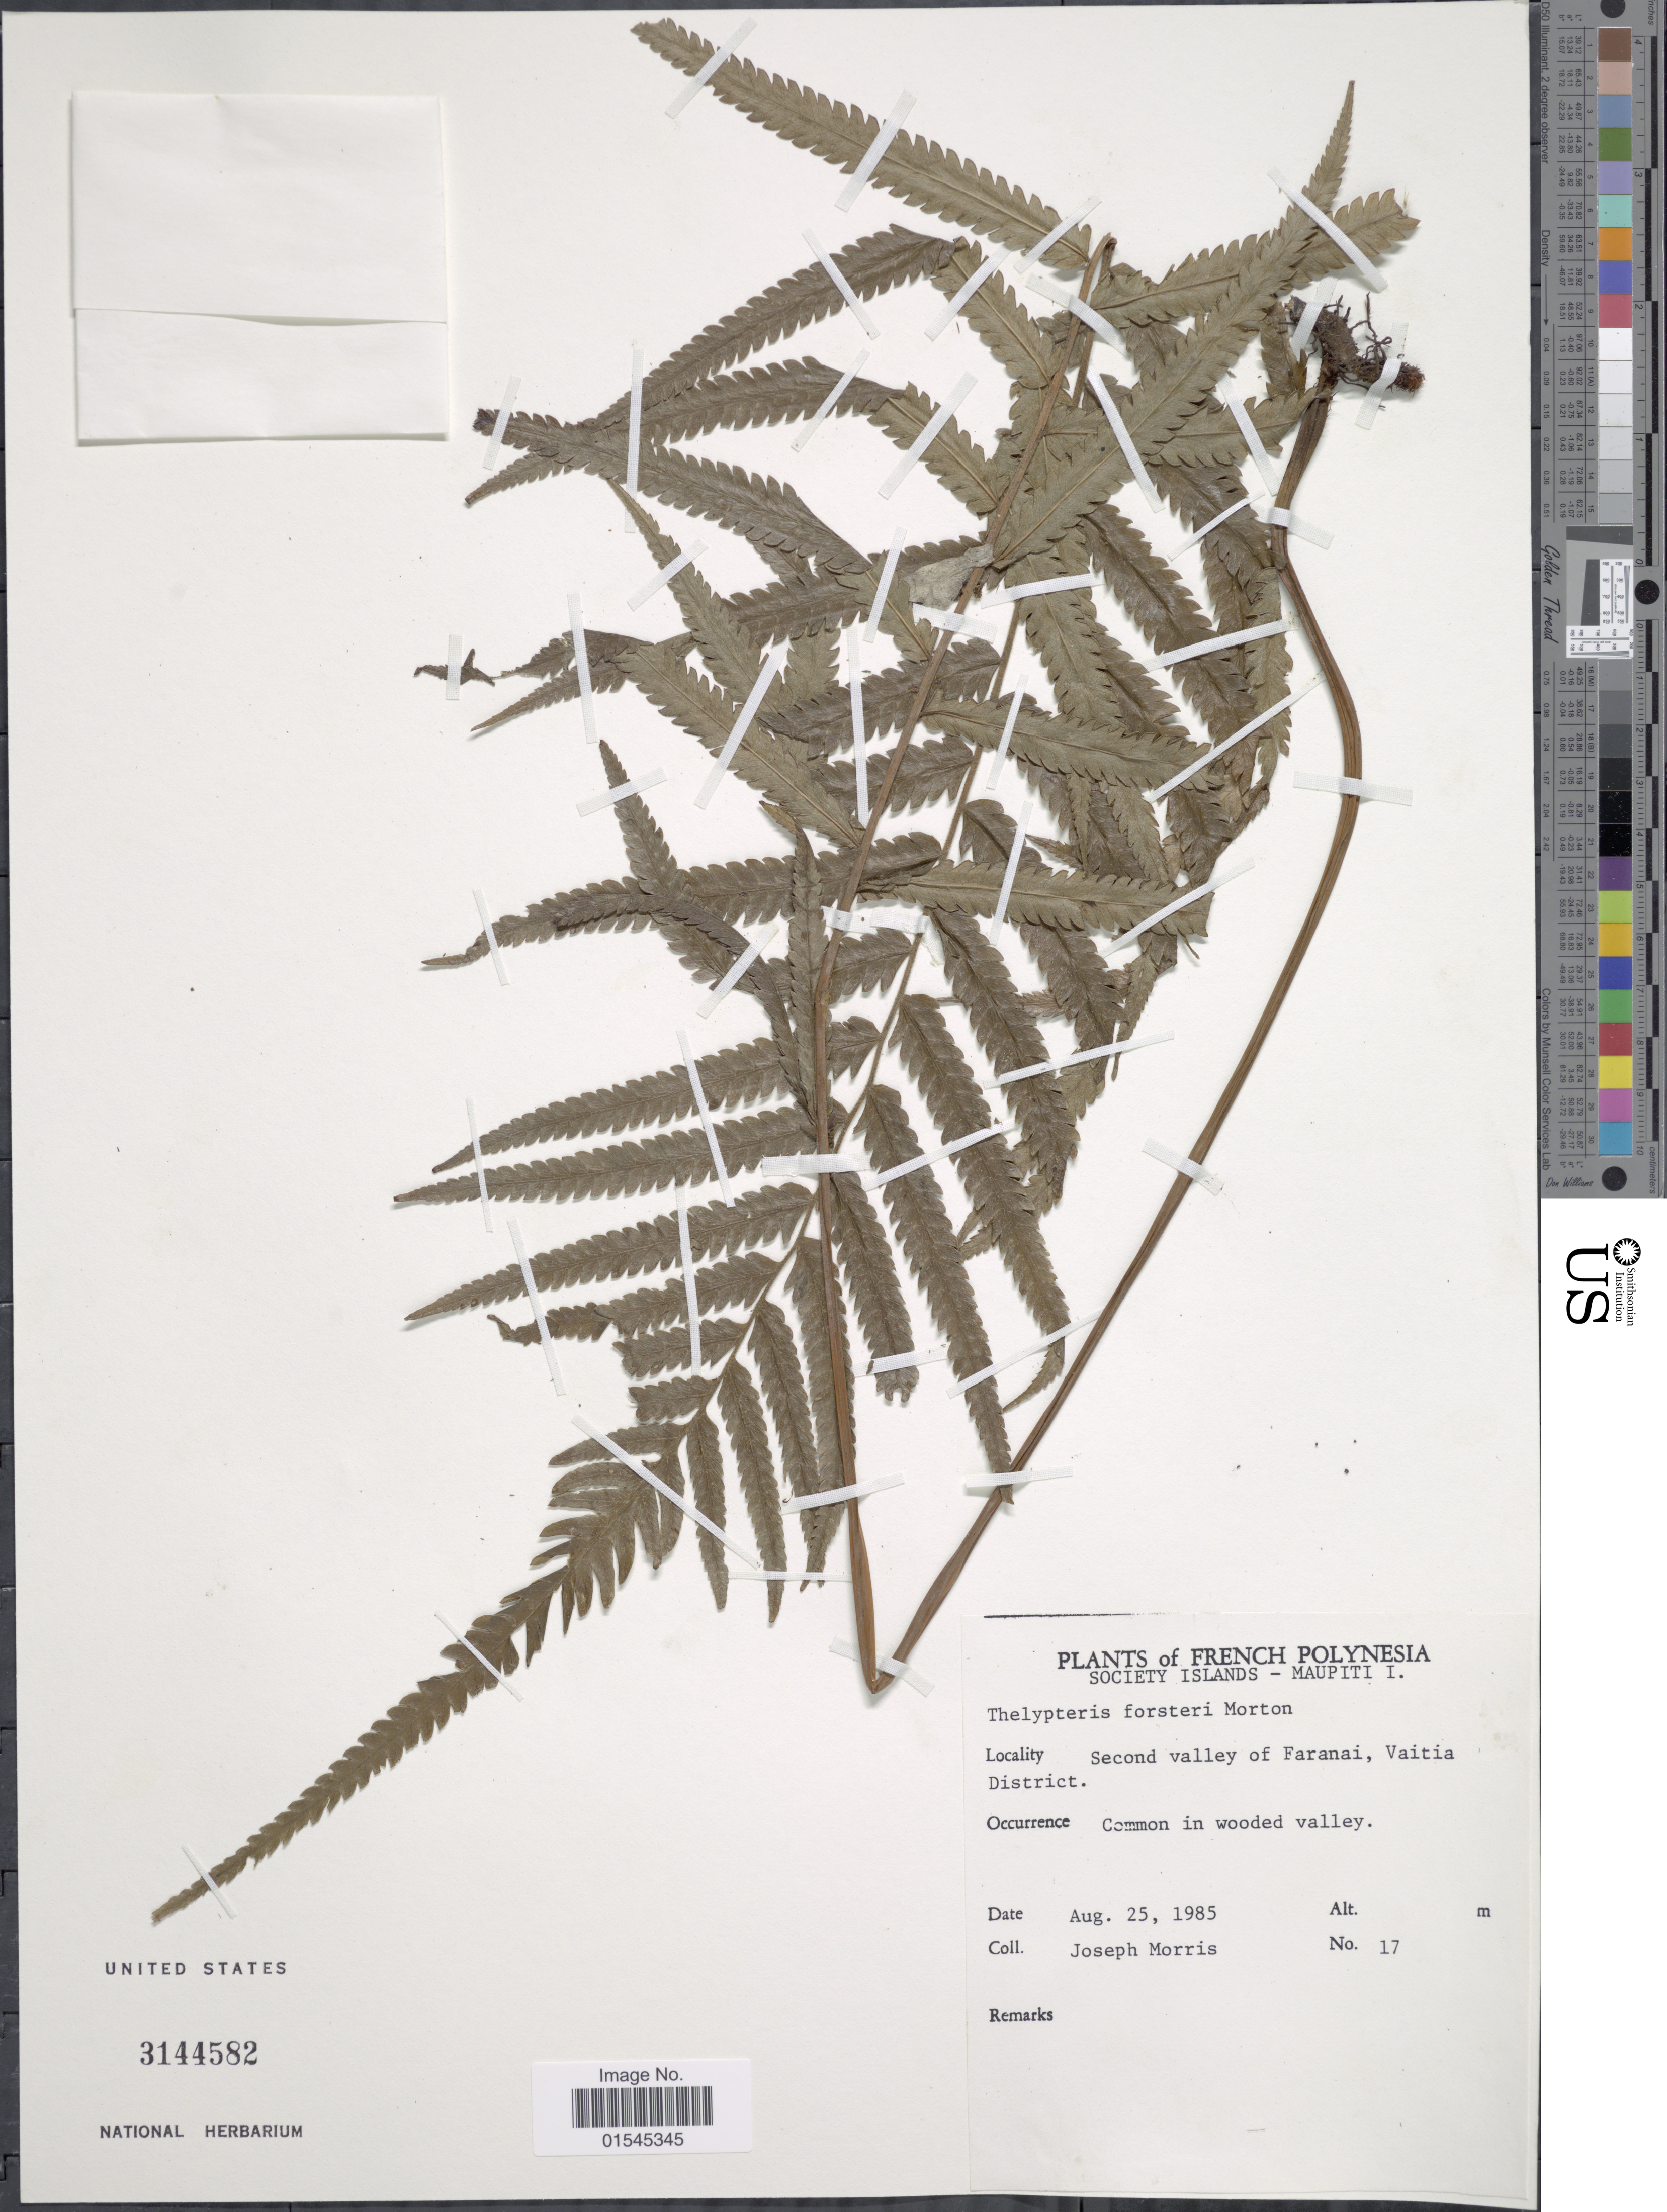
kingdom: Plantae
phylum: Tracheophyta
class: Polypodiopsida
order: Polypodiales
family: Thelypteridaceae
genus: Sphaerostephanos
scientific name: Sphaerostephanos invisus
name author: (G. Forst.) Holttum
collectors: J. Morris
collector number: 17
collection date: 1985-08-25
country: French Polynesia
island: Maupiti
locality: Society Islands, Maupiti I. Second valley of Faranai, Vaitia District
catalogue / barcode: US 3144582